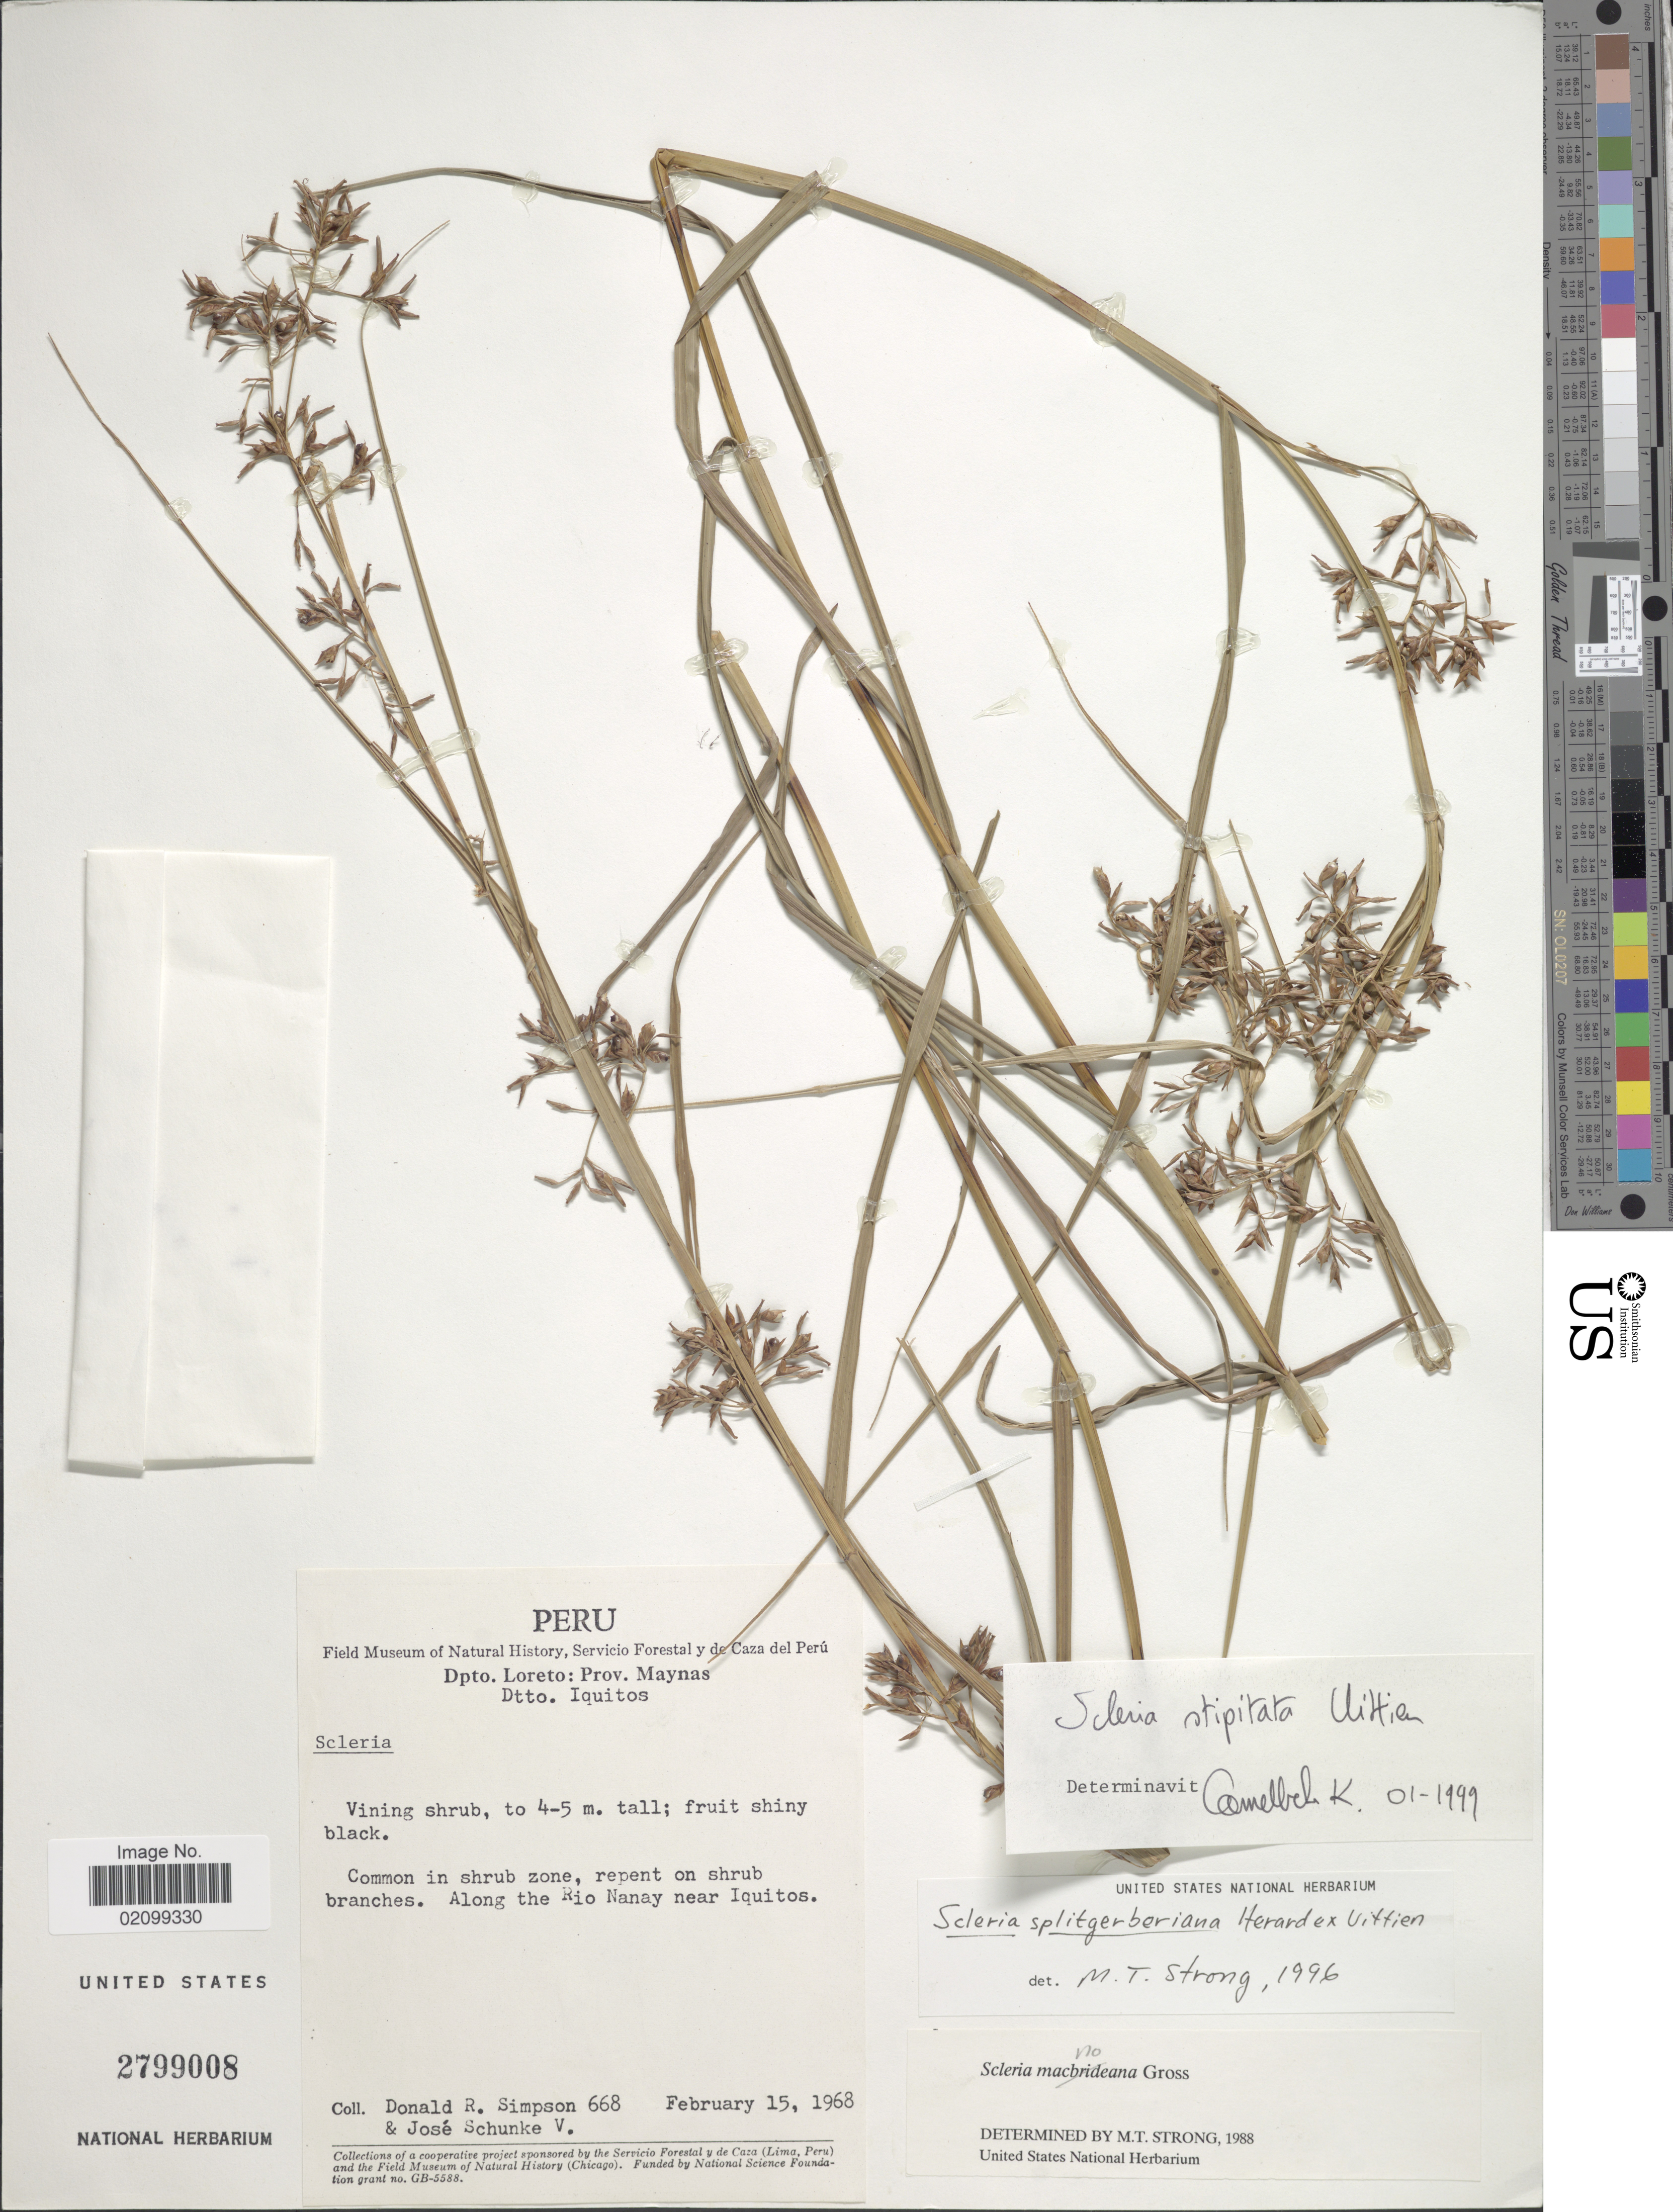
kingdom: Plantae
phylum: Tracheophyta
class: Liliopsida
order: Poales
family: Cyperaceae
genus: Scleria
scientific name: Scleria splitgerberiana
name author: Henr. ex Uittien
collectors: D. R. Simpson & J. Schunke Vigo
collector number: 668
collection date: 1968-02-15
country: Peru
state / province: Loreto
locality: Dpto. Loreto: Prov. Maynas. Dtto. Iquitos. Along the Rio Nanay near Iquitos.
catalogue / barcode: US 2799008